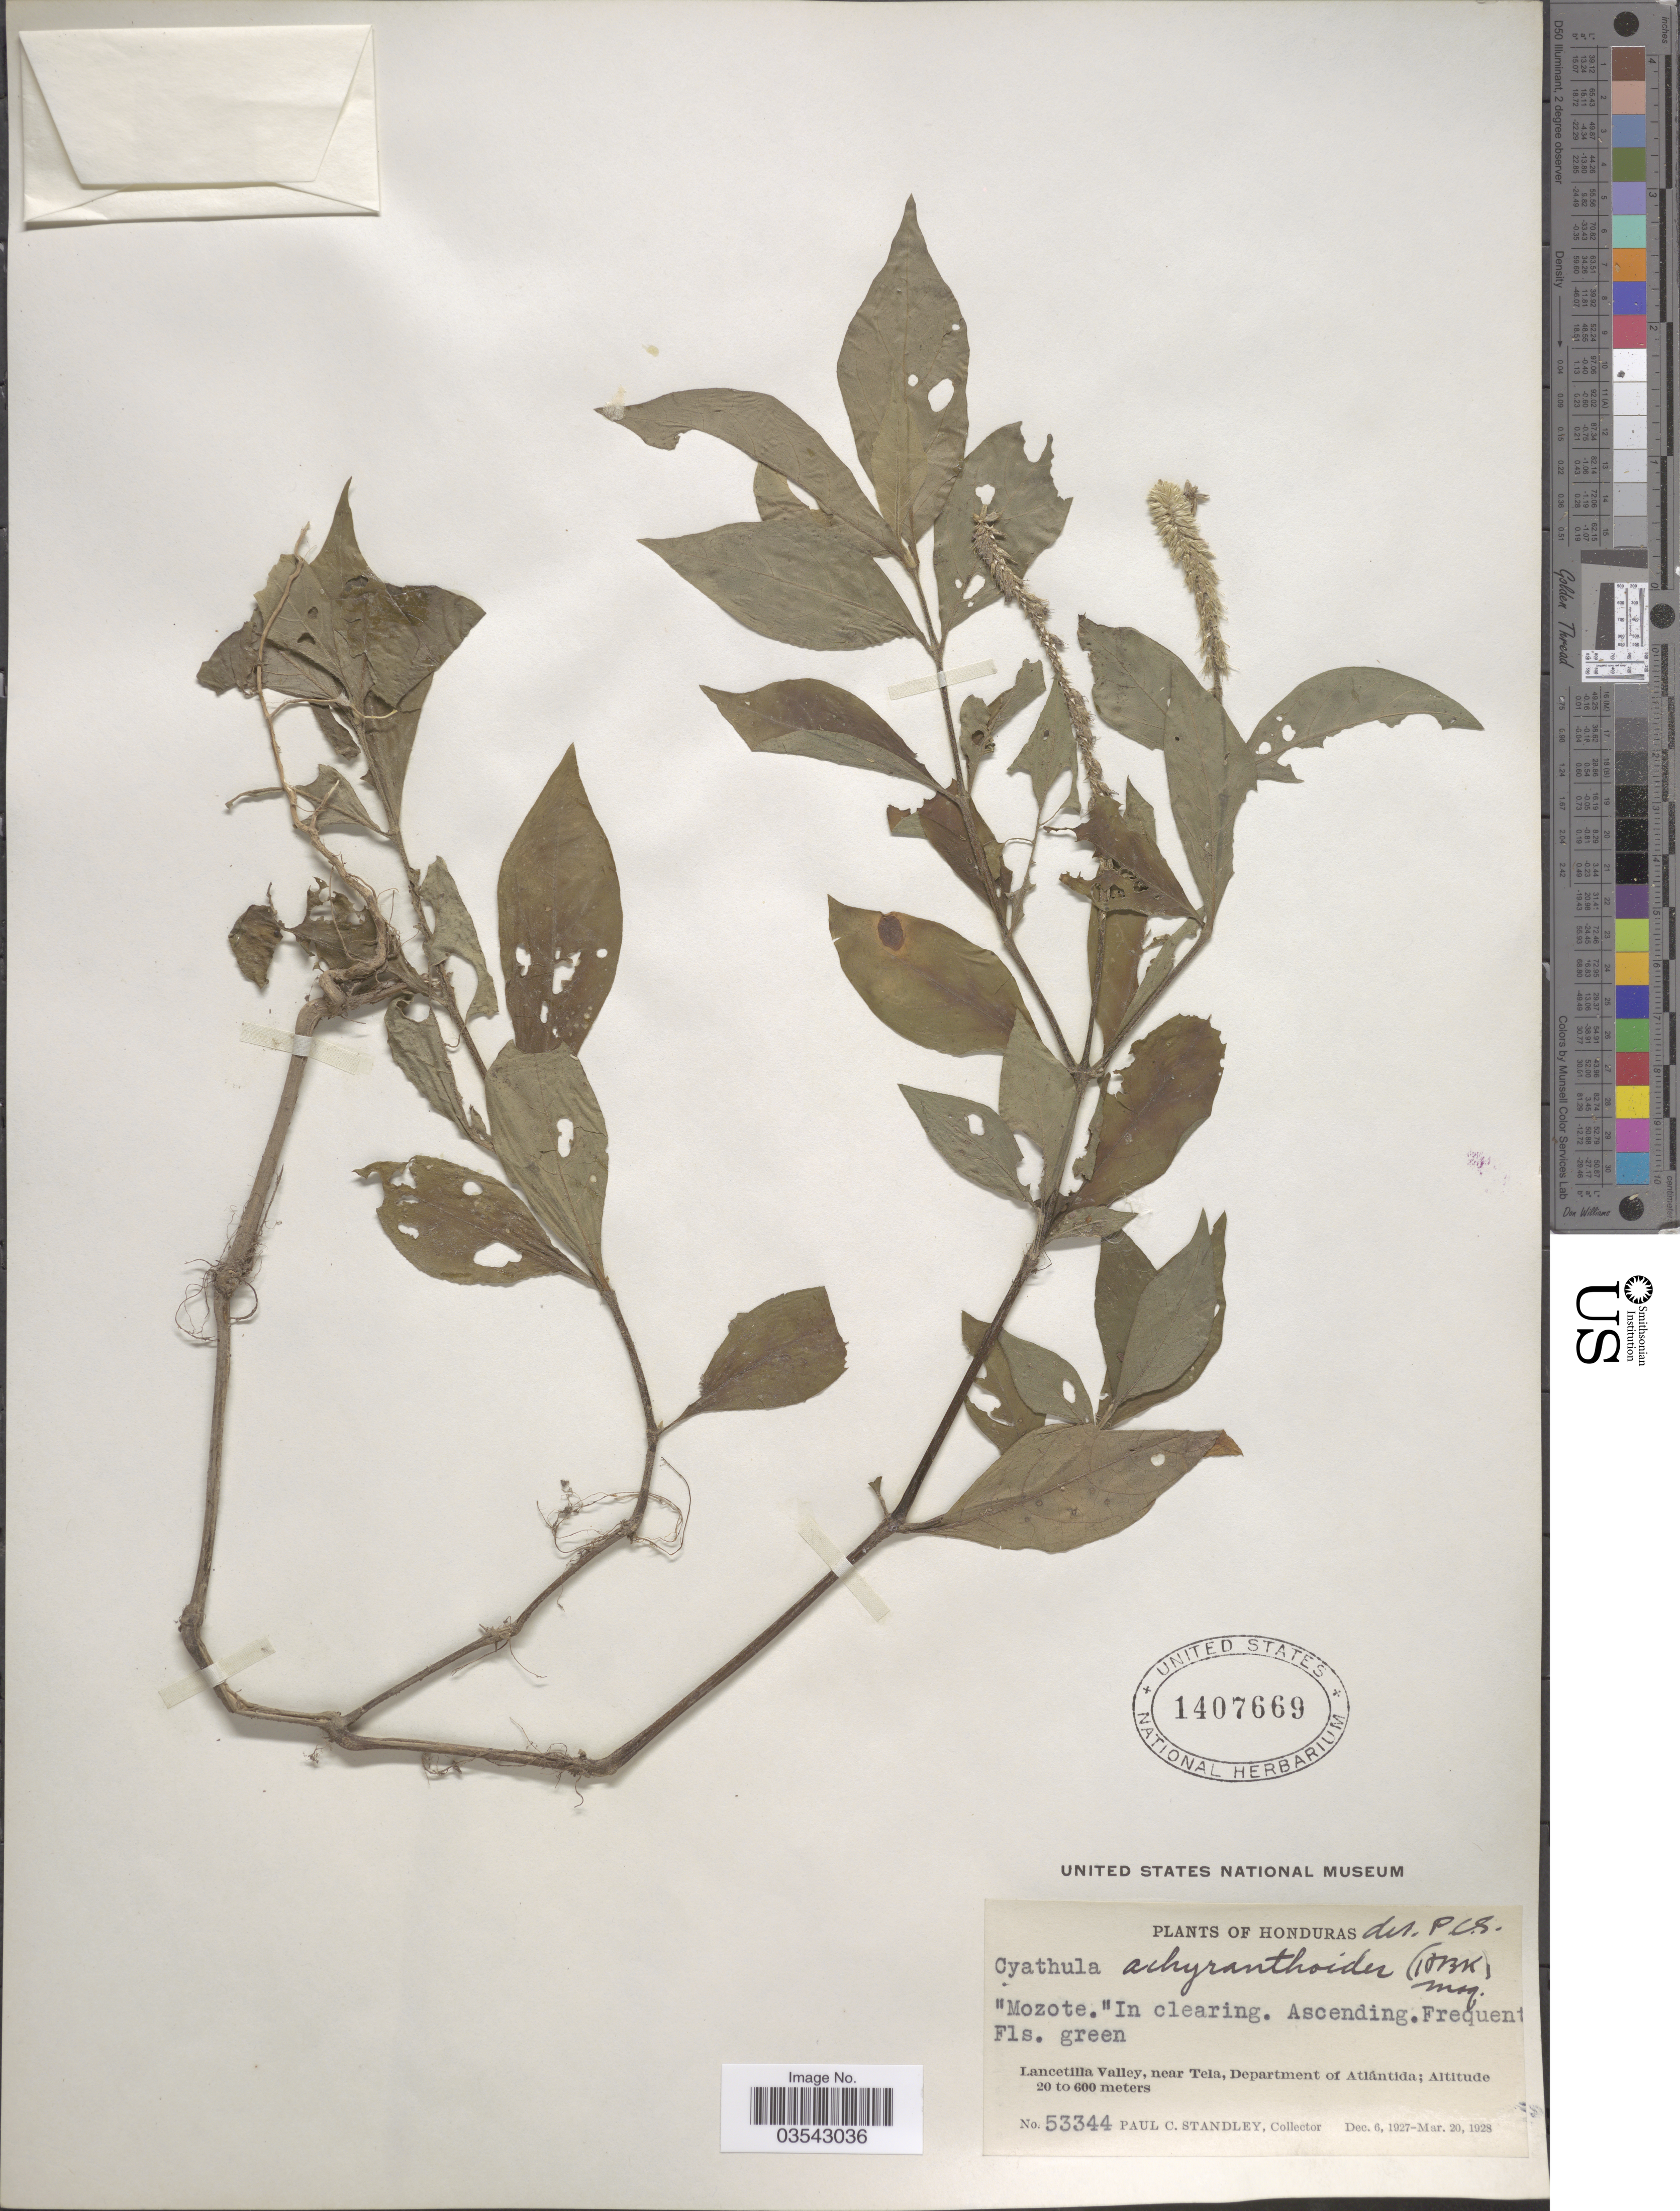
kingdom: Plantae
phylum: Tracheophyta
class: Magnoliopsida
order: Caryophyllales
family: Amaranthaceae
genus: Cyathula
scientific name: Cyathula achyranthoides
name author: (Kunth) Moq.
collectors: P. C. Standley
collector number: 53344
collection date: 1927-12-06/1928-03-20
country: Honduras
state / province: Atlántida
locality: Lancetilla Valley, near Tela, Department of Atlántida.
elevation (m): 20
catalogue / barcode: US 1407669